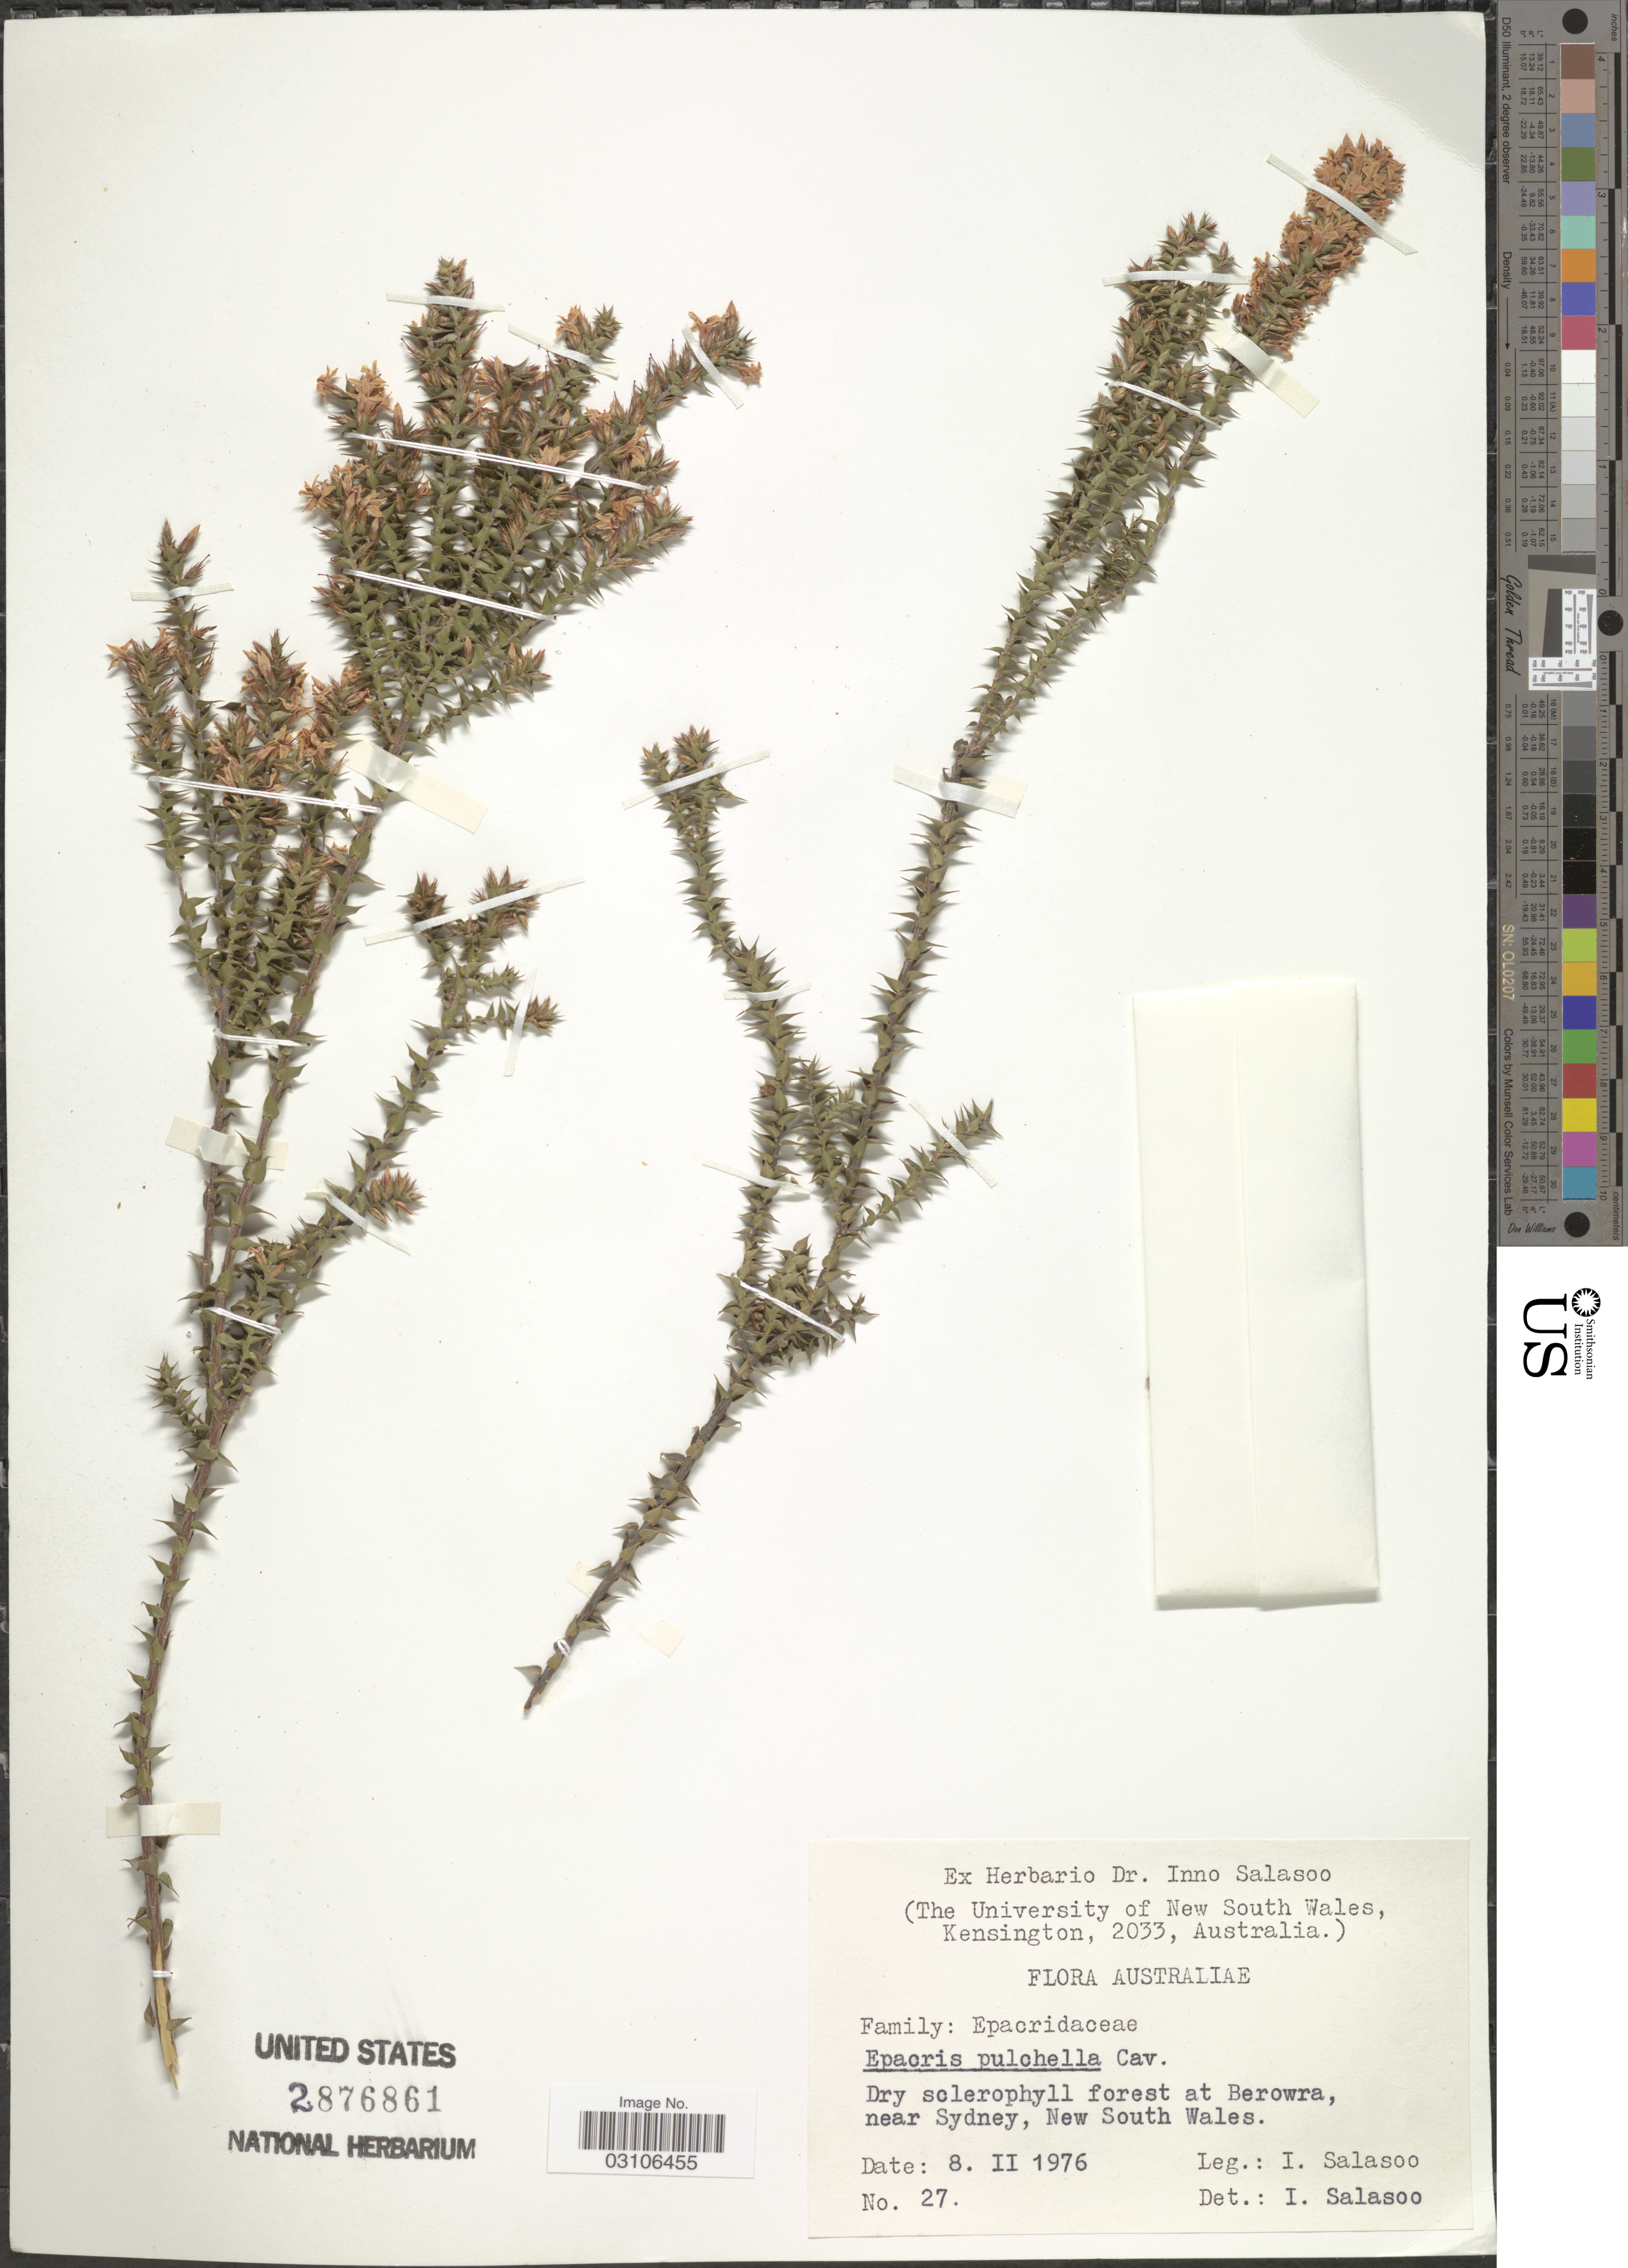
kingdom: Plantae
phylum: Tracheophyta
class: Magnoliopsida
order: Ericales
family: Ericaceae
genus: Epacris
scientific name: Epacris pulchella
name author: Cav.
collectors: I. Salasoo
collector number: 27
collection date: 1976-02-08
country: Australia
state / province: New South Wales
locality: At Berowra, near Sydney.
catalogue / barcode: US 2876861